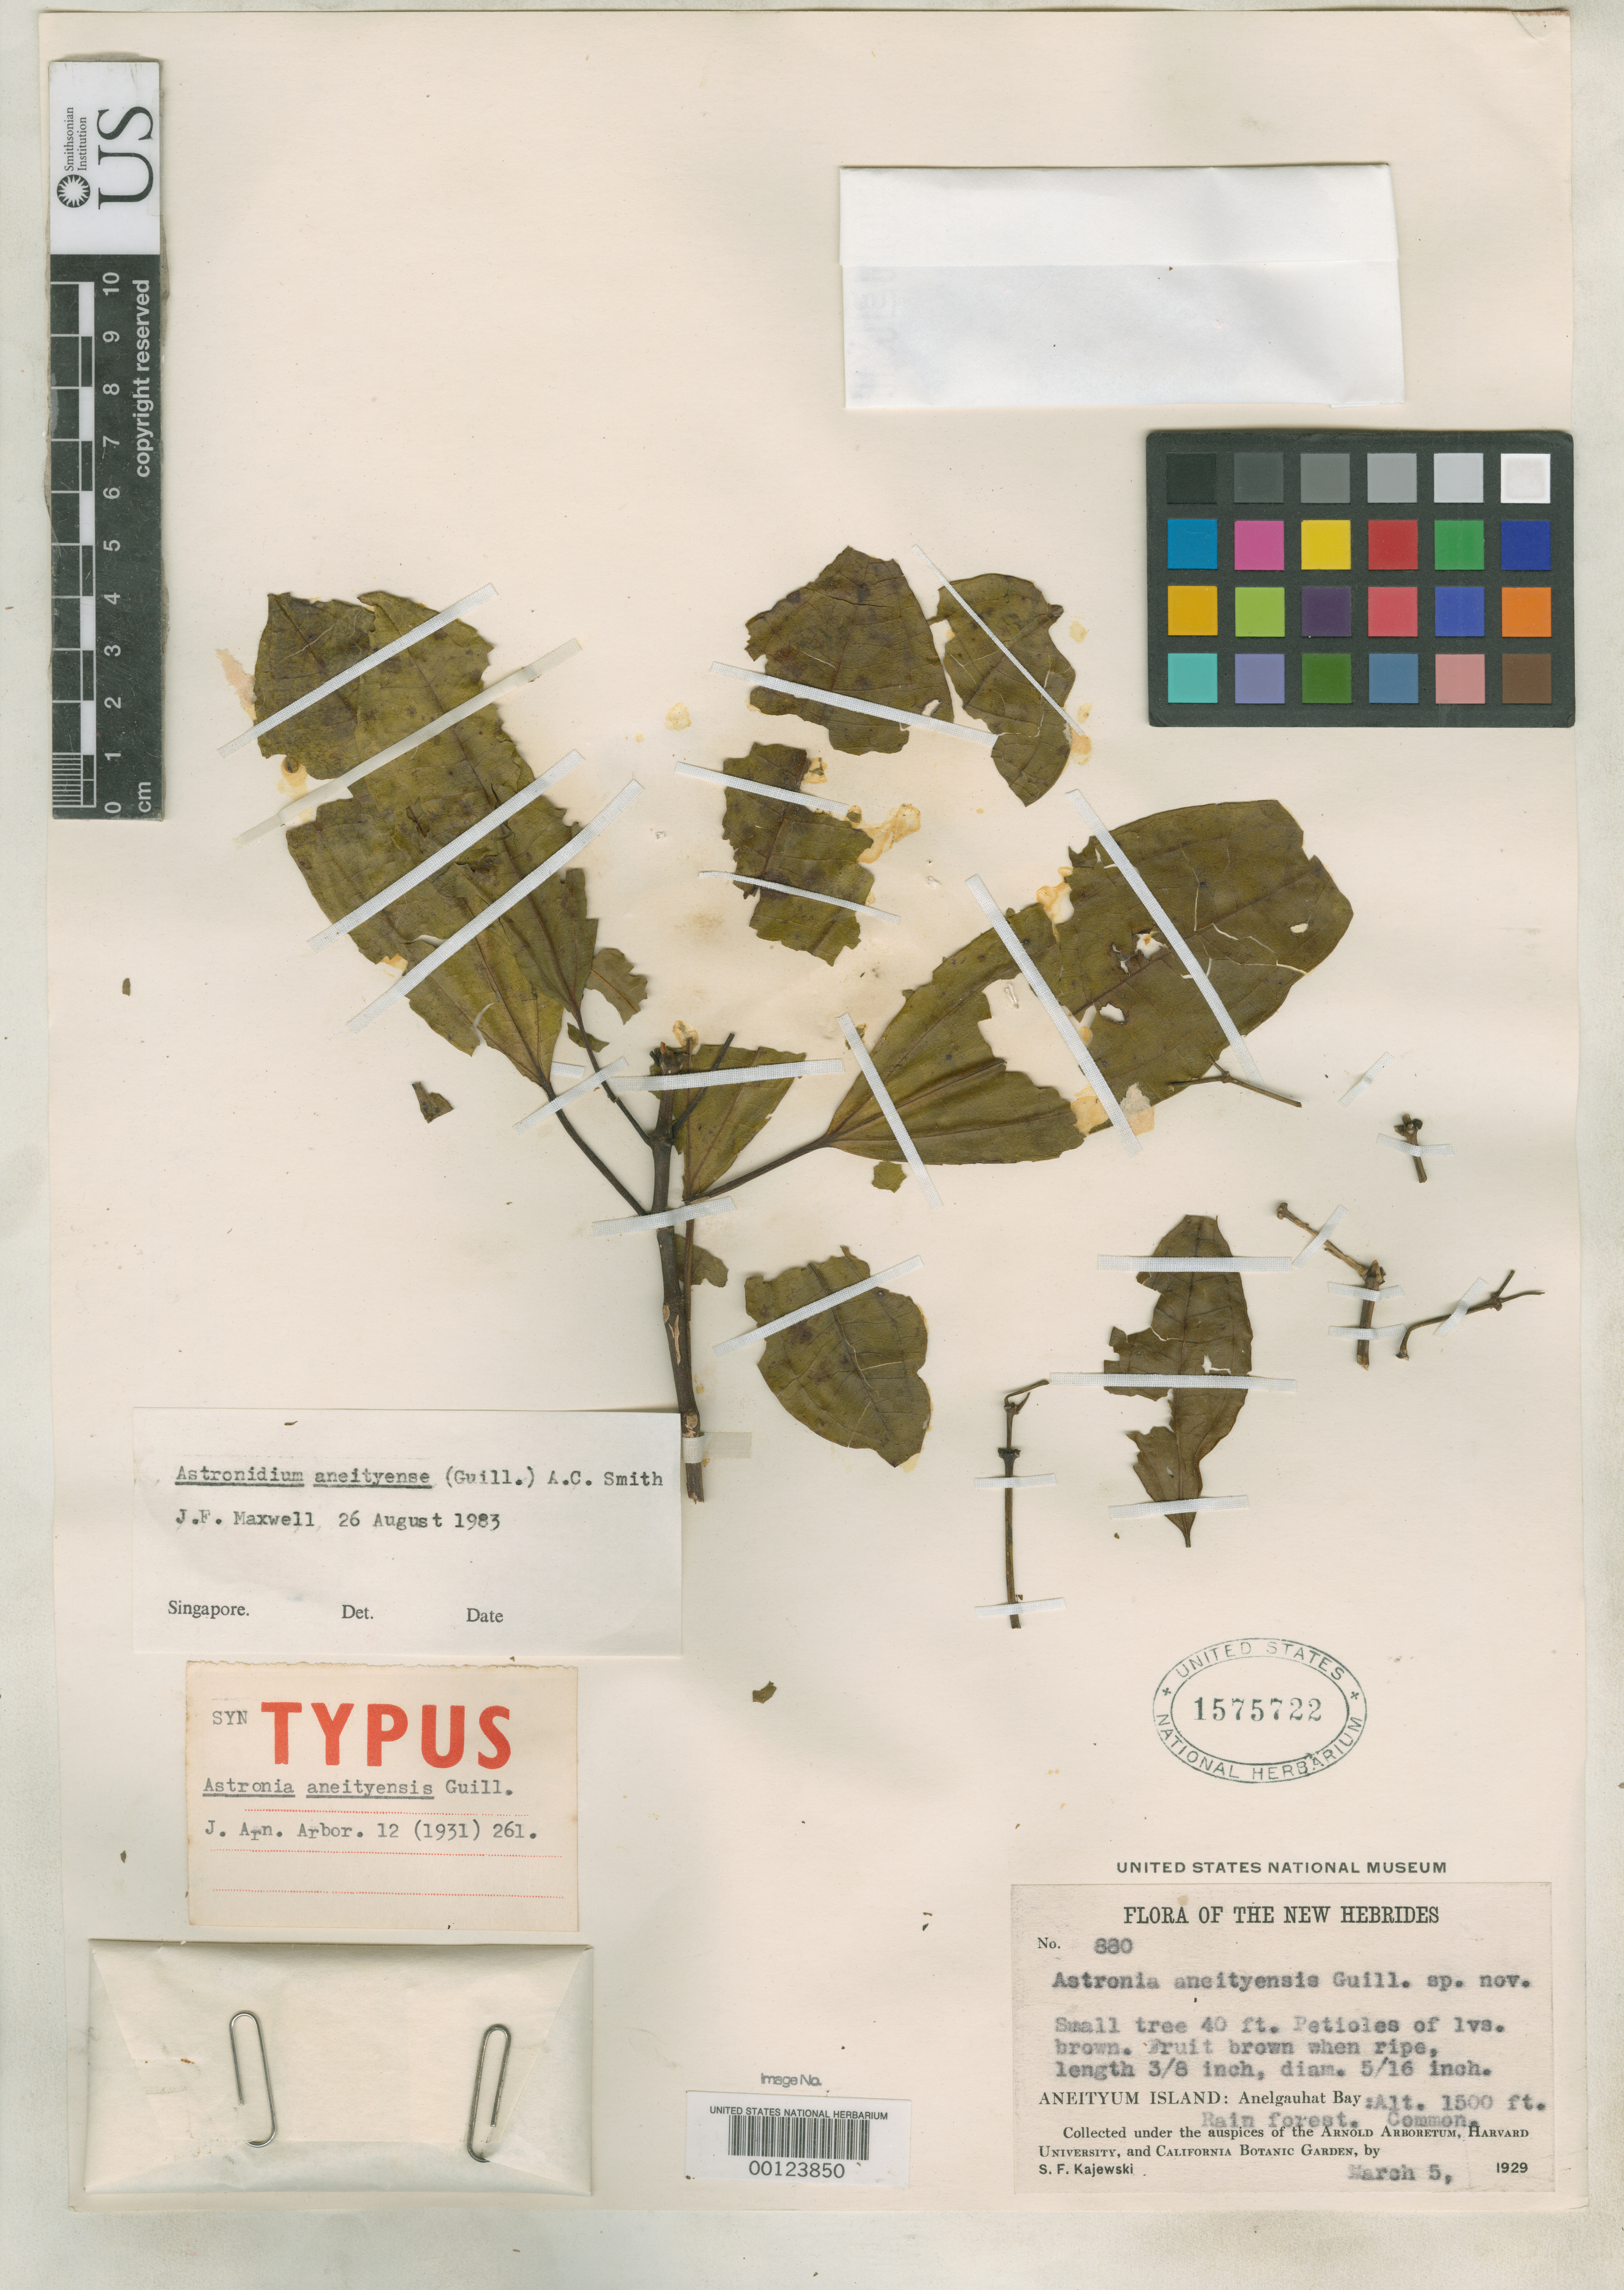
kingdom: Plantae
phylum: Tracheophyta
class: Magnoliopsida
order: Myrtales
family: Melastomataceae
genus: Astronia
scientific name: Astronia aneityensis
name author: Guillaumin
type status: Syntype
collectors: S. Kajewski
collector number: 880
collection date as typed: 05 Mar 1929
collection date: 1929-03-05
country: Vanuatu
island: Anatom [Aneityum]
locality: Anelgauhat Bay; alt. 1500 Ft.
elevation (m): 457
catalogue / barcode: US 1575722